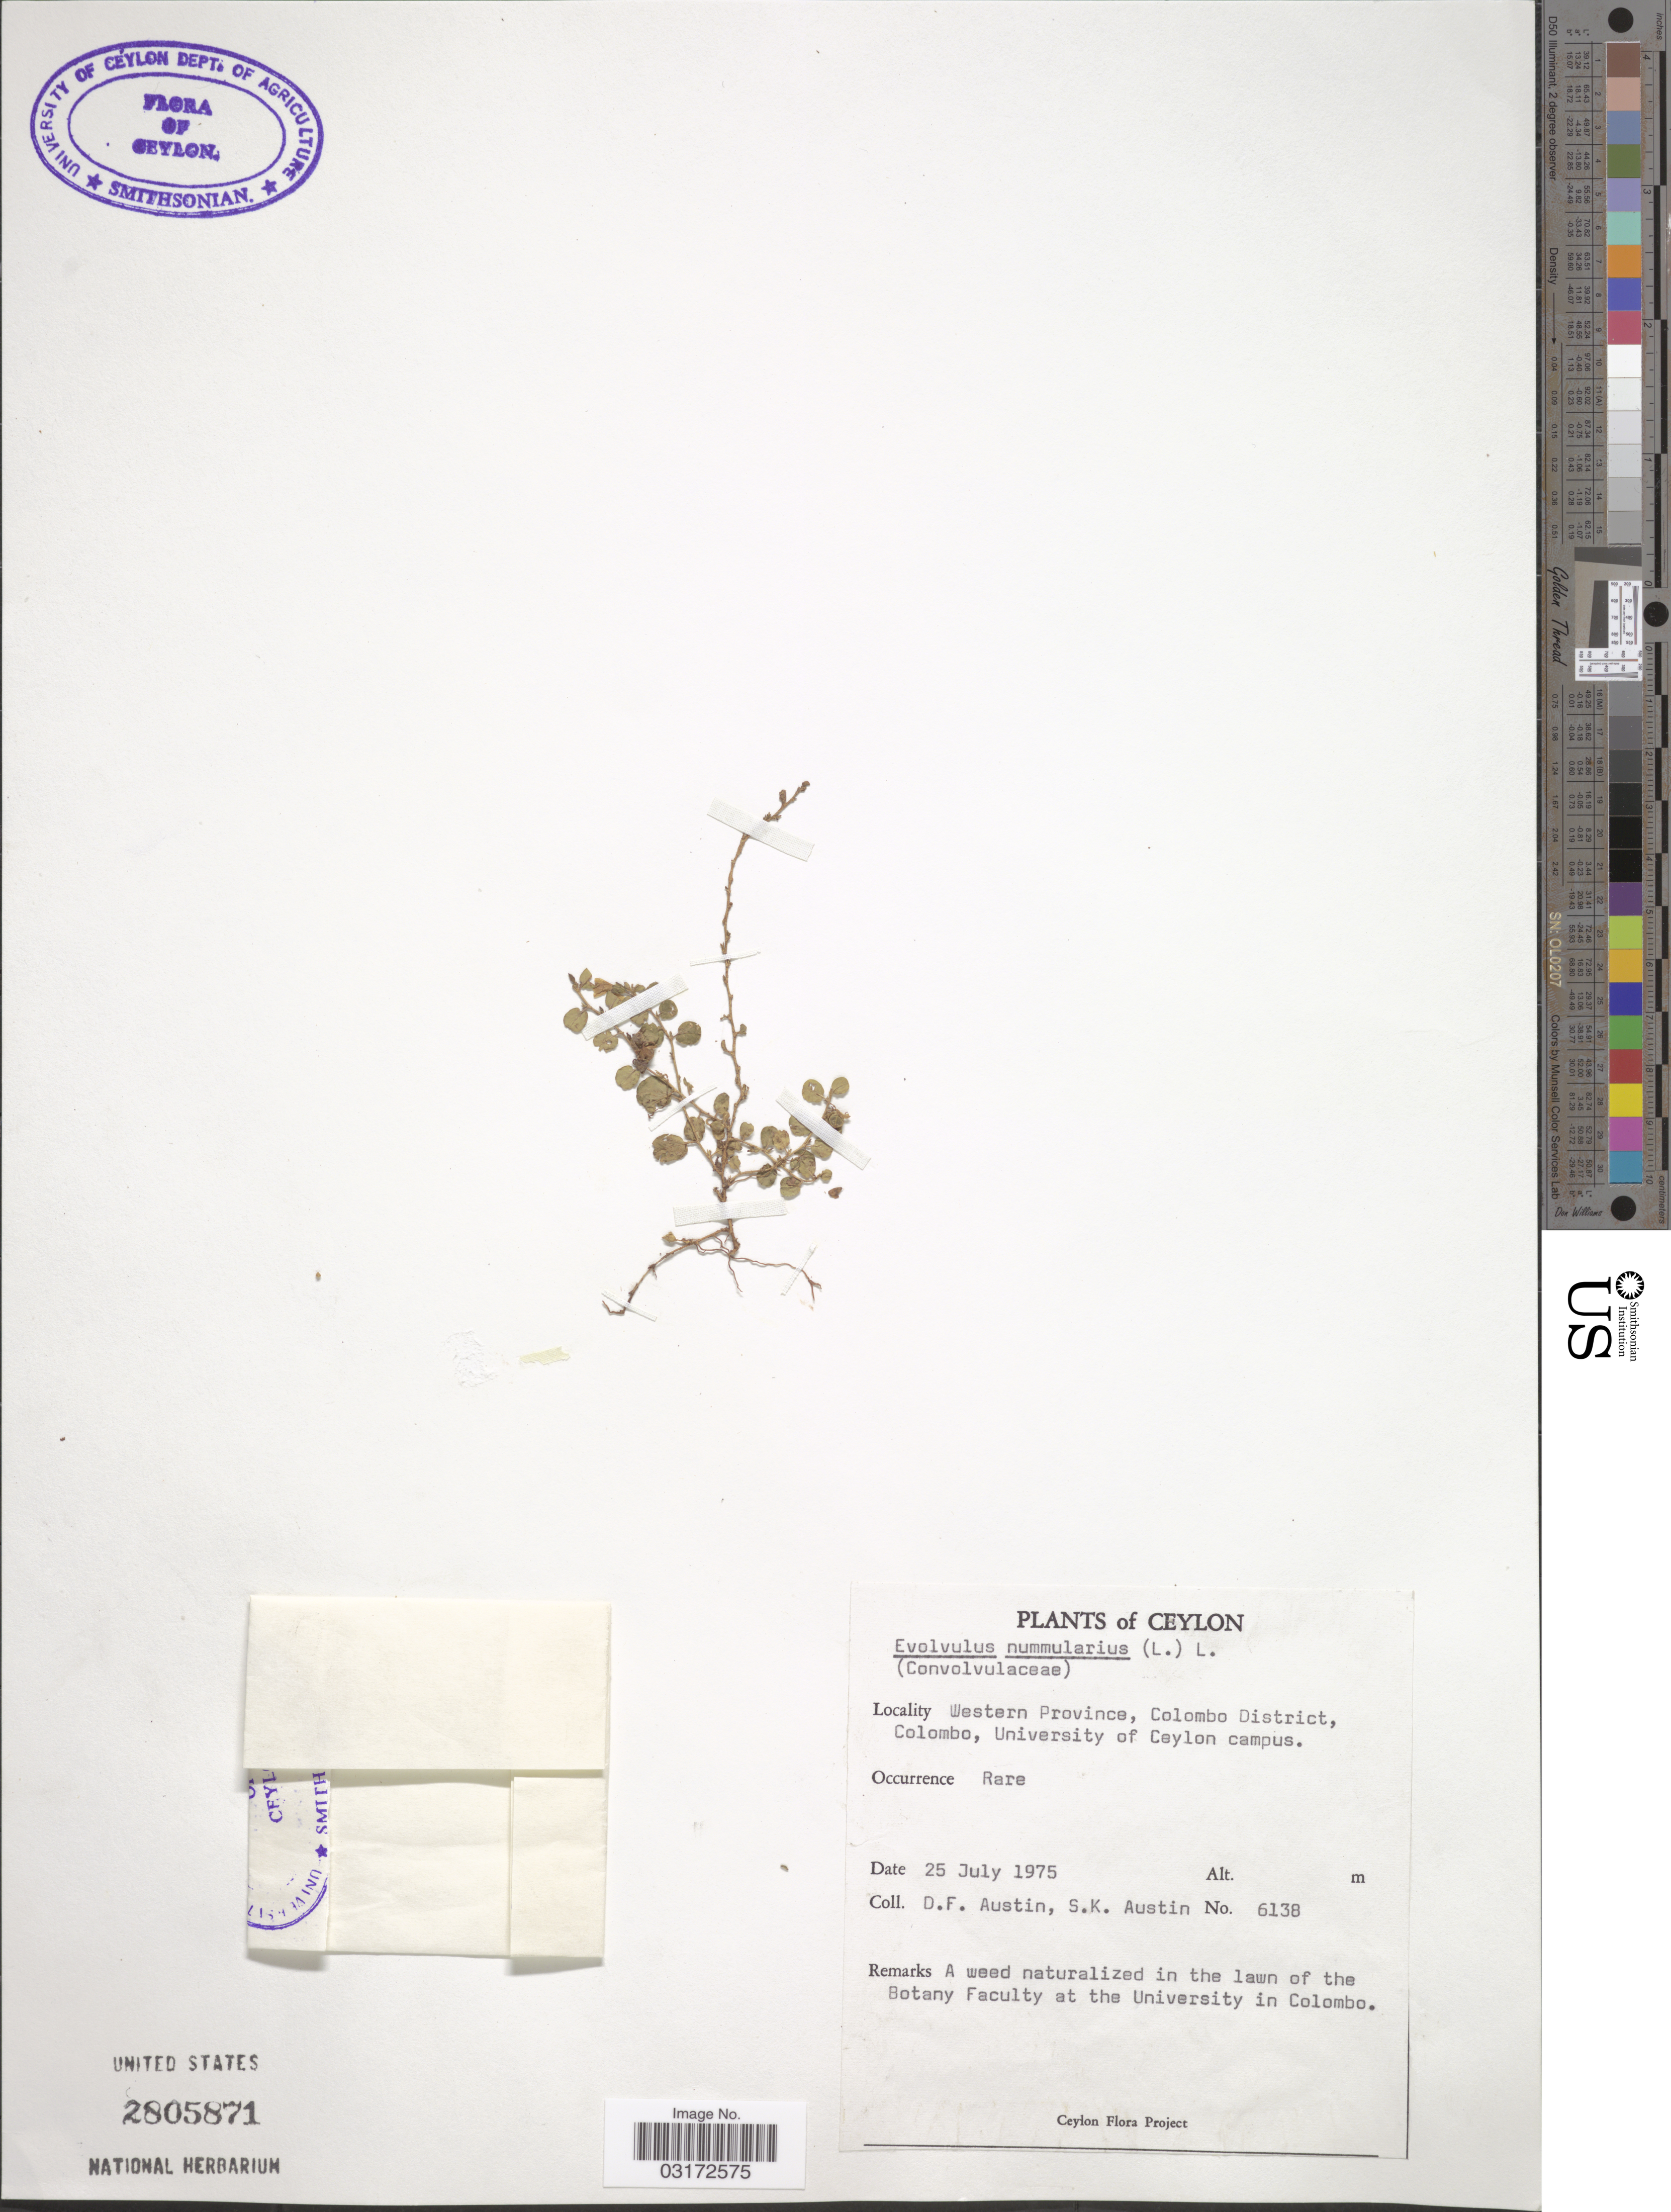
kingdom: Plantae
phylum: Tracheophyta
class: Magnoliopsida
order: Solanales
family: Convolvulaceae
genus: Evolvulus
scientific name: Evolvulus nummularius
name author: (L.) L.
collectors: D. Austin & S. Austin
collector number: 6138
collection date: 1975-07-25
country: Sri Lanka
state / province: Western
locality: Ceylon. Colombo District, Colombo, University of Ceylon campus,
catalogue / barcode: US 2805871